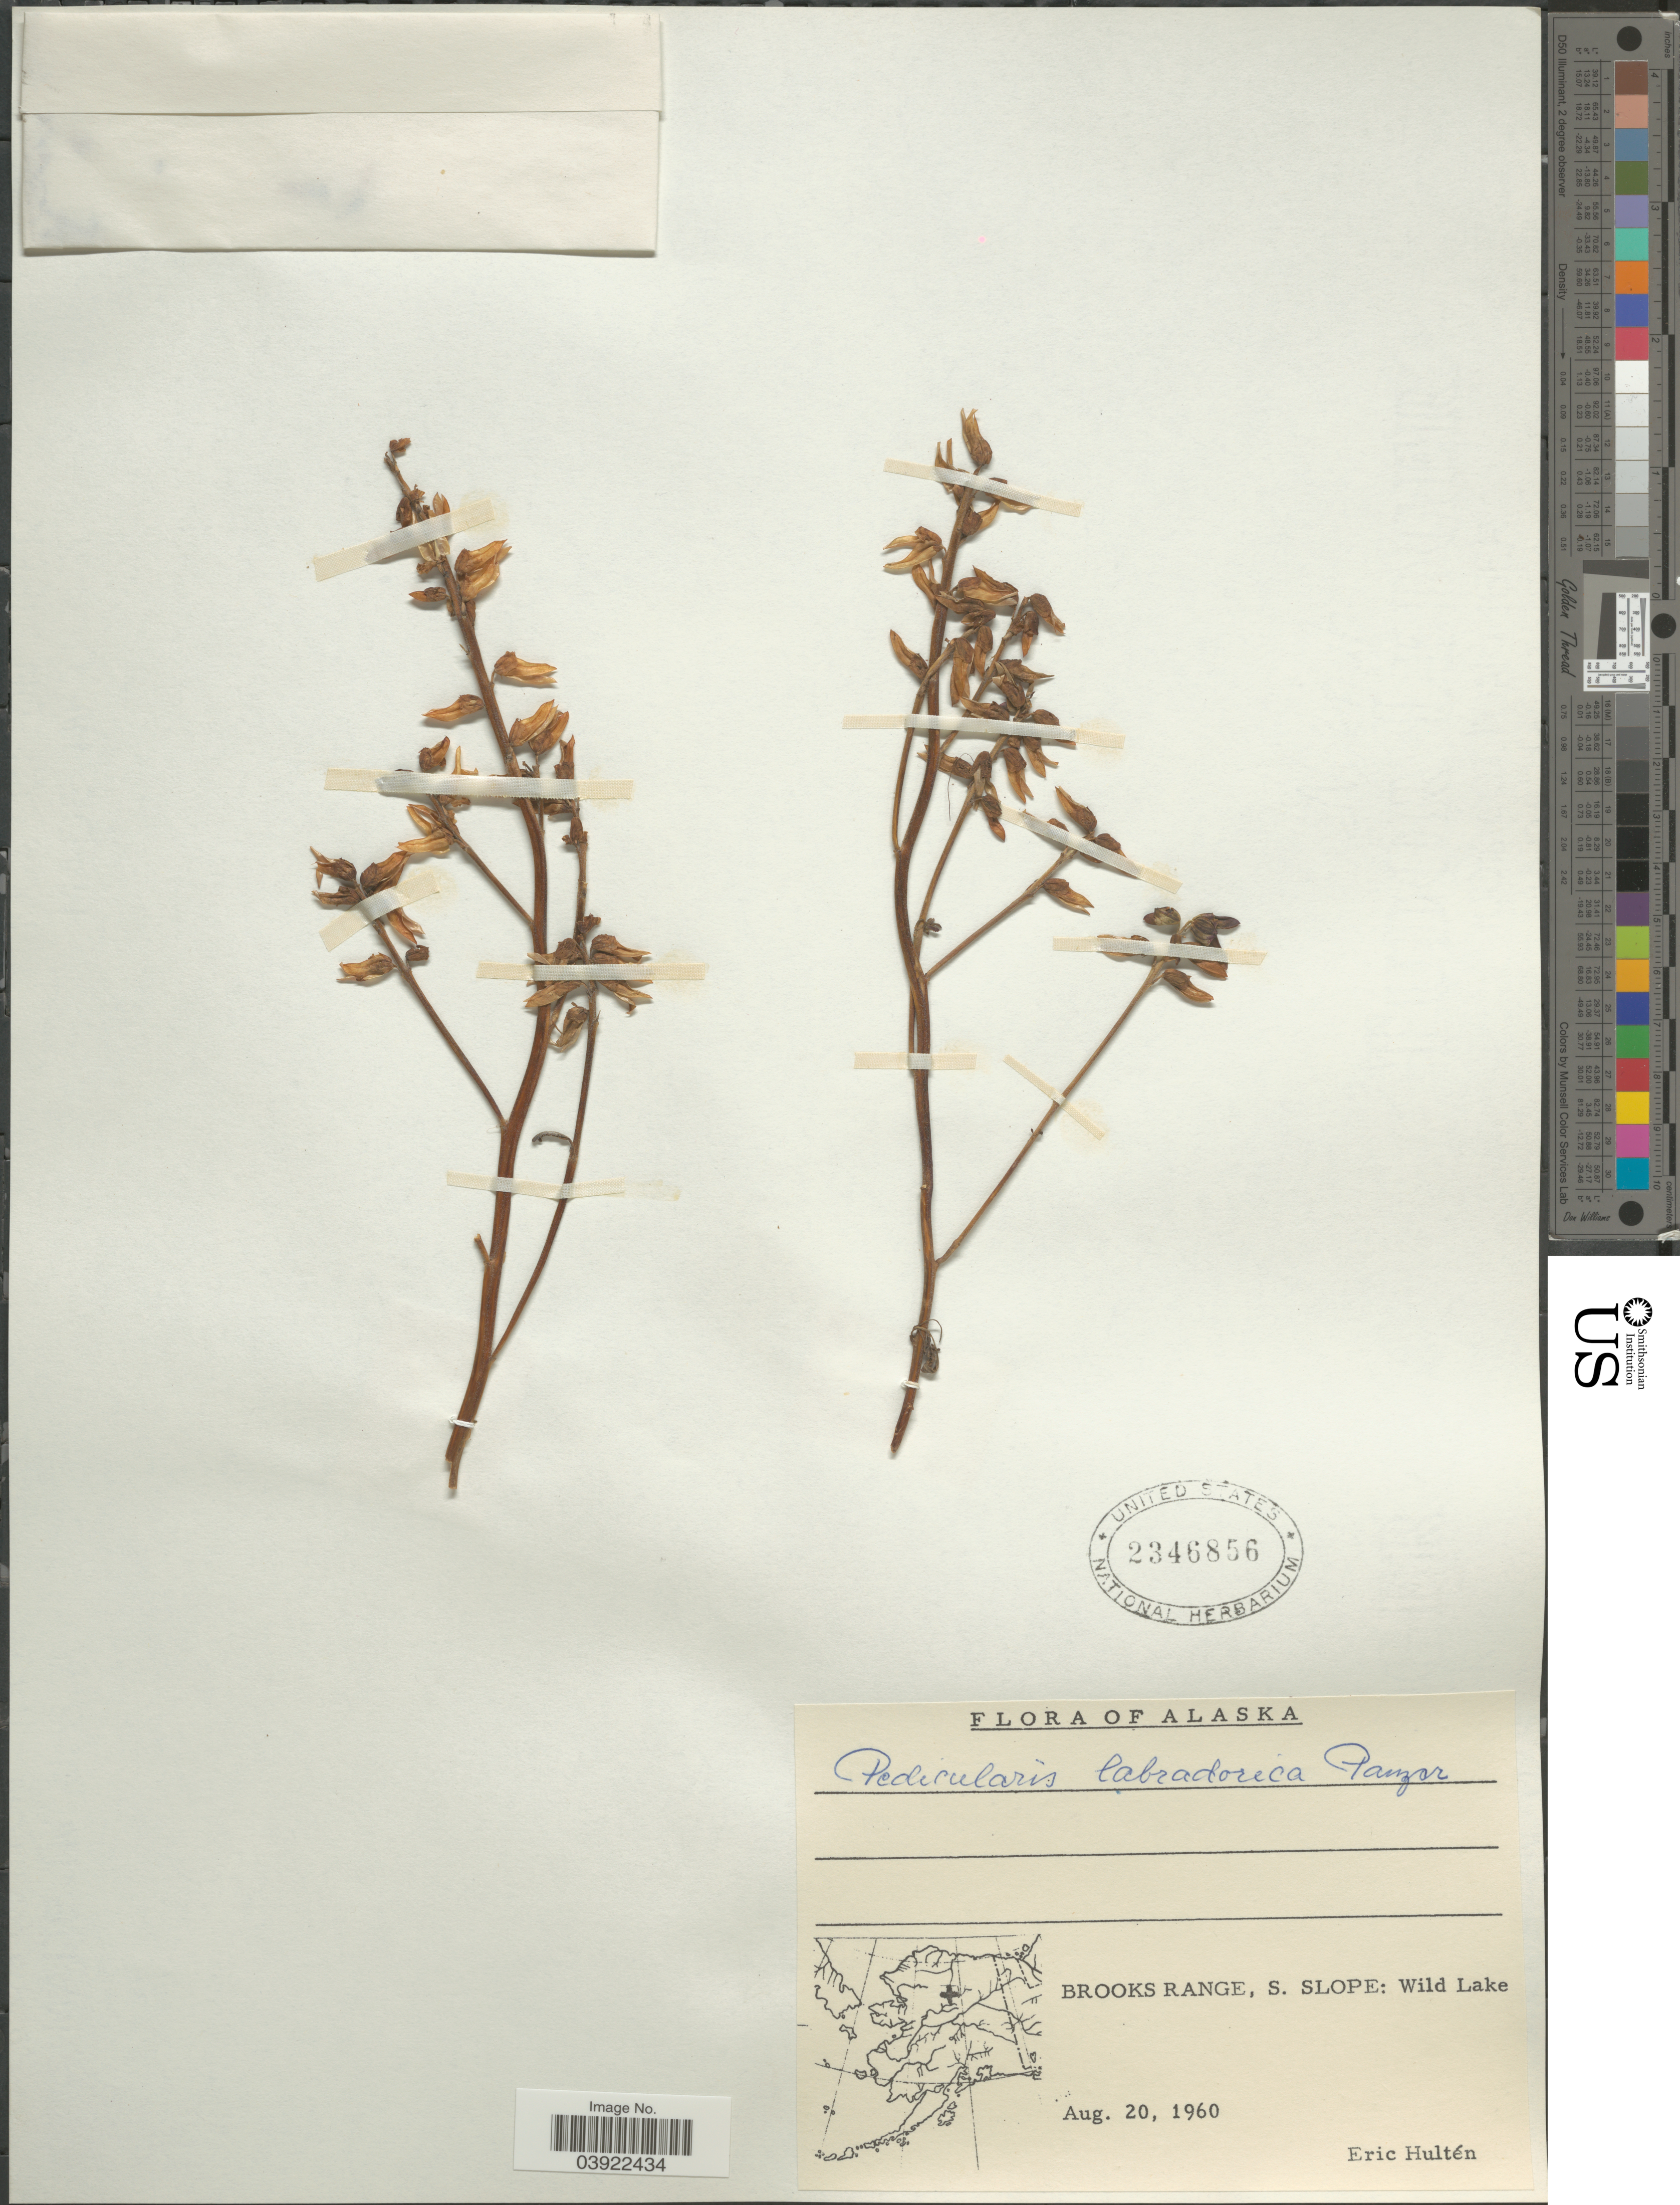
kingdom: Plantae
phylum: Tracheophyta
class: Magnoliopsida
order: Lamiales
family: Orobanchaceae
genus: Pedicularis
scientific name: Pedicularis labradorica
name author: Wirsing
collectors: E. G. Hultén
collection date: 1960-08-20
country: United States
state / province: Alaska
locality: Brooks Range, S. Slope: Wild Lake.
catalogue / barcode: US 2346856